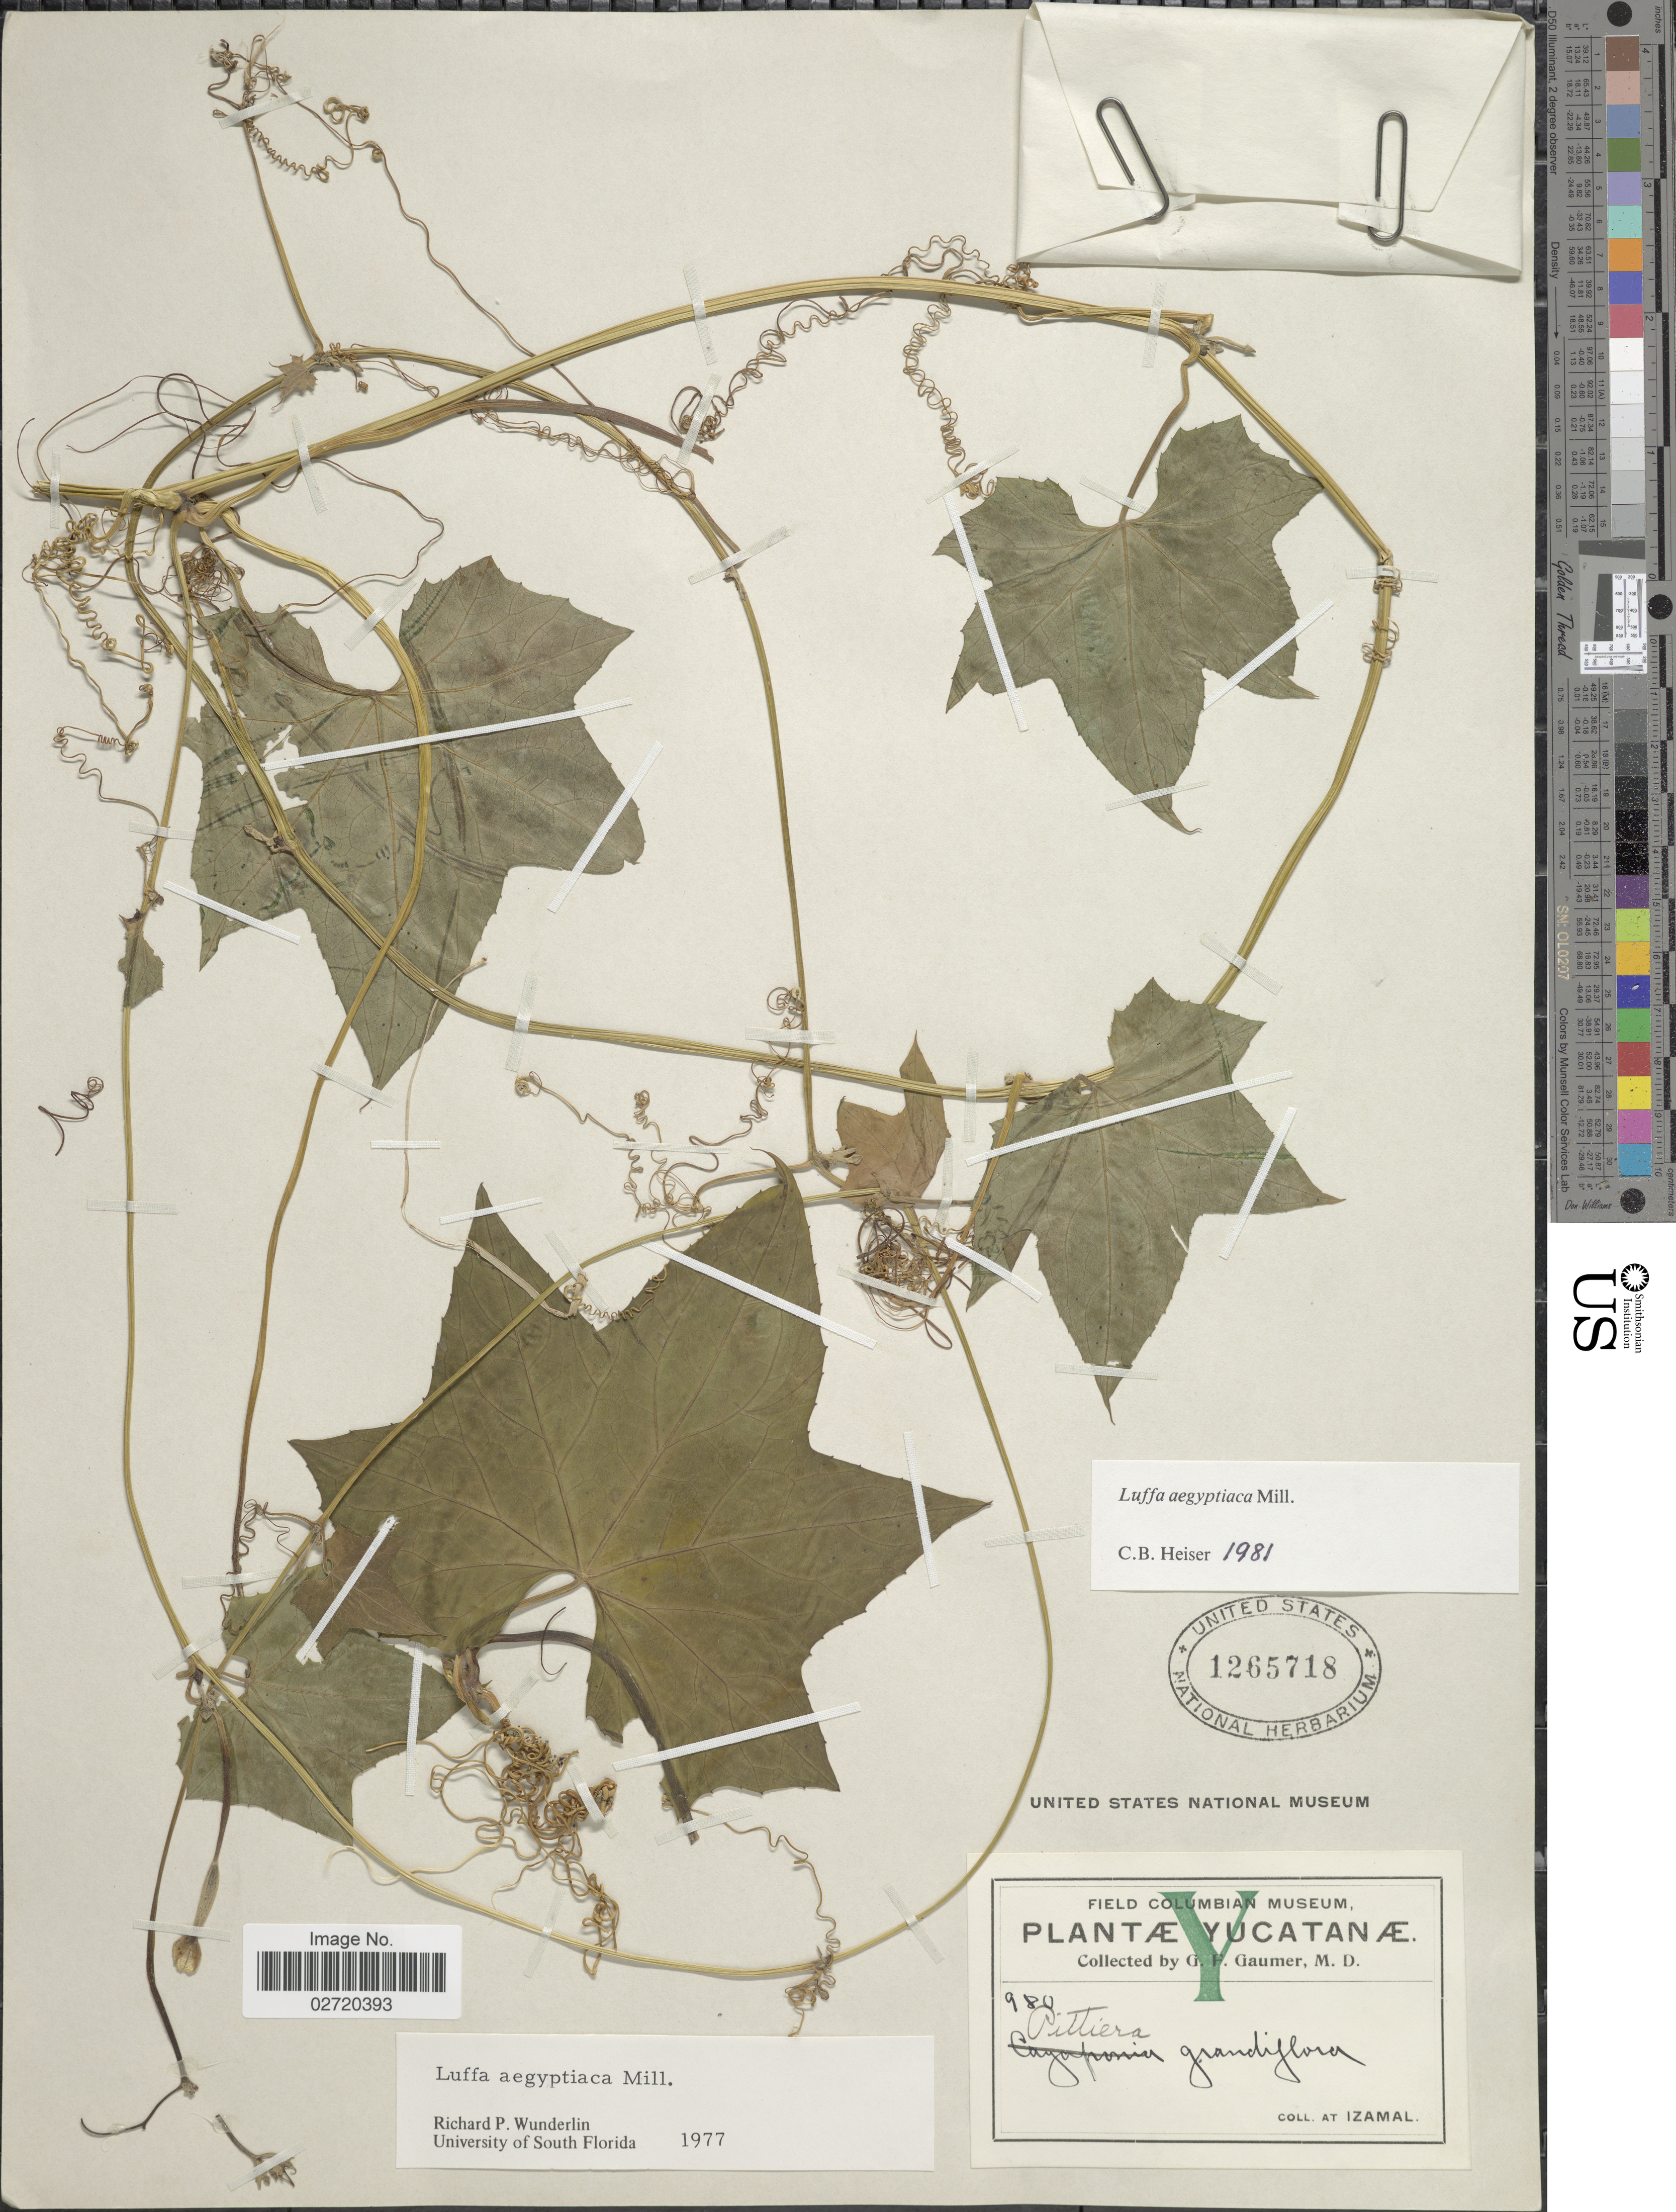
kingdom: Plantae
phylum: Tracheophyta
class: Magnoliopsida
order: Cucurbitales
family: Cucurbitaceae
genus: Luffa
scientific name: Luffa aegyptiaca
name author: Mill.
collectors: G. F. Gaumer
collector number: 980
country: Mexico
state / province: Yucatán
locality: Yucatanae, at Izamal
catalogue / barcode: US 1265718